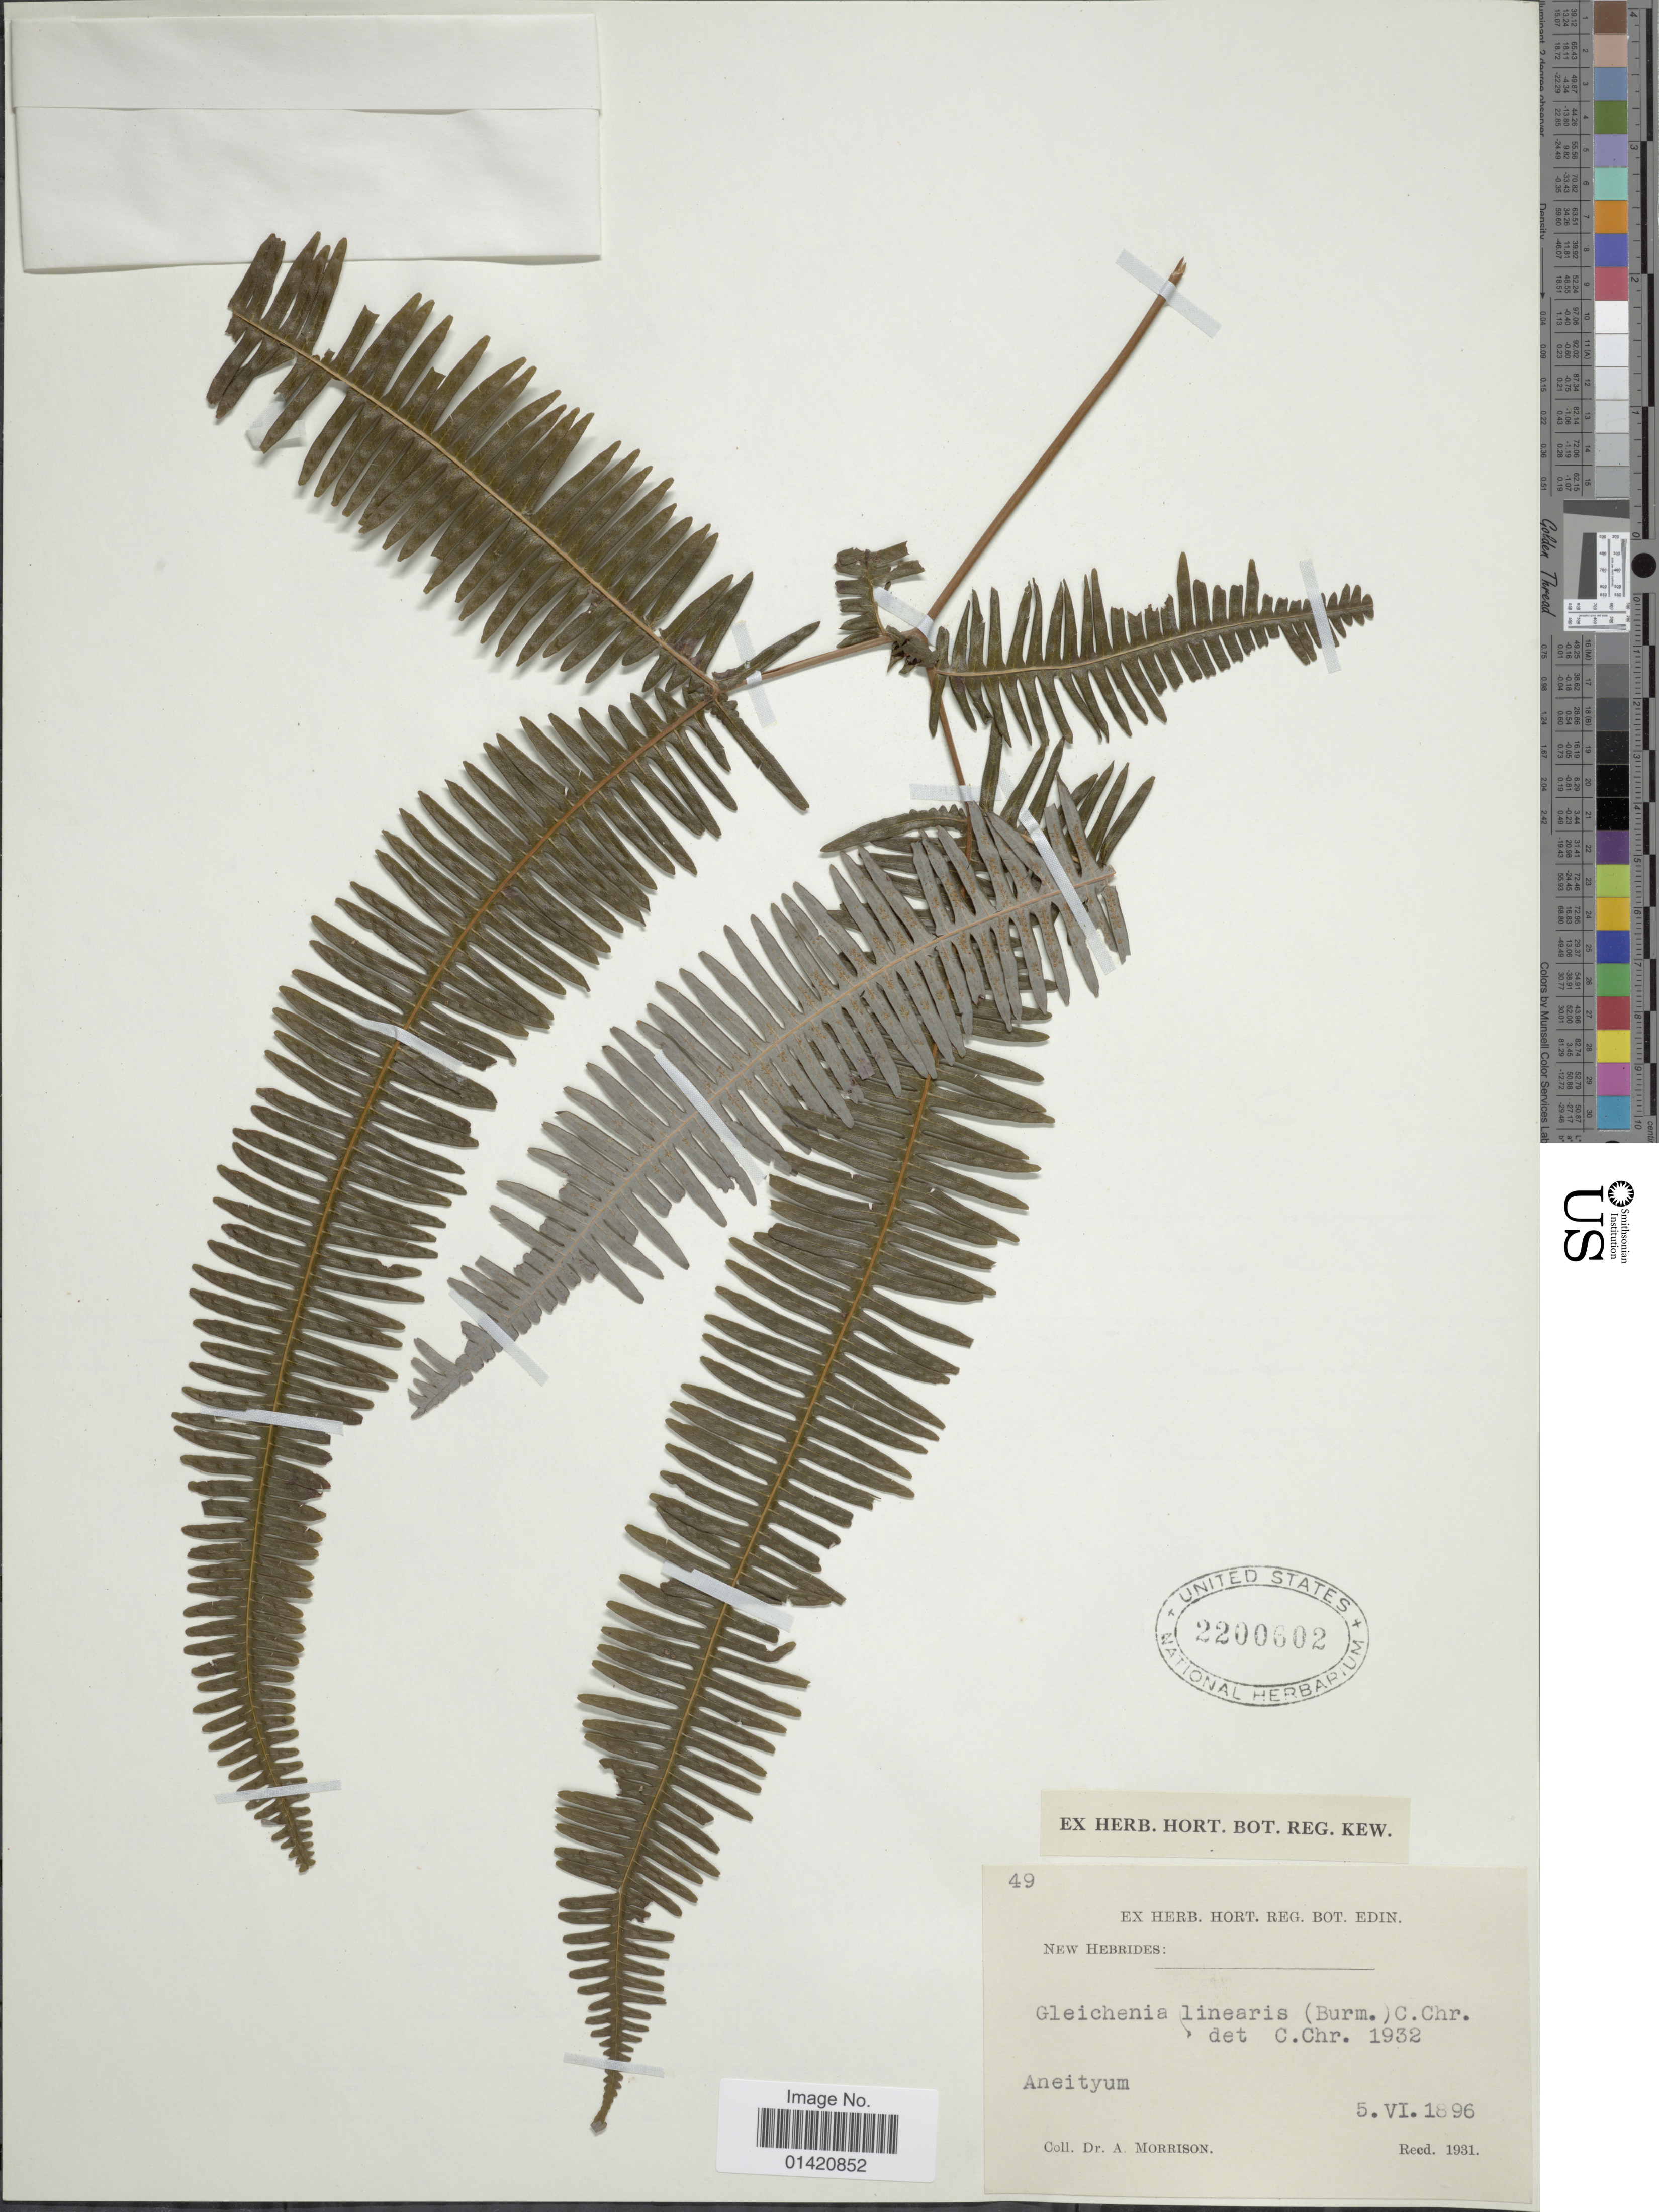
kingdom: Plantae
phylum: Tracheophyta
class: Polypodiopsida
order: Gleicheniales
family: Gleicheniaceae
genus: Dicranopteris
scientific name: Dicranopteris linearis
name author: (Burm. f.) Underw.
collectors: A. Morrison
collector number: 49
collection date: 1896-06-05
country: Vanuatu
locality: New Hebrides, Aneityum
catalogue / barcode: US 2200602